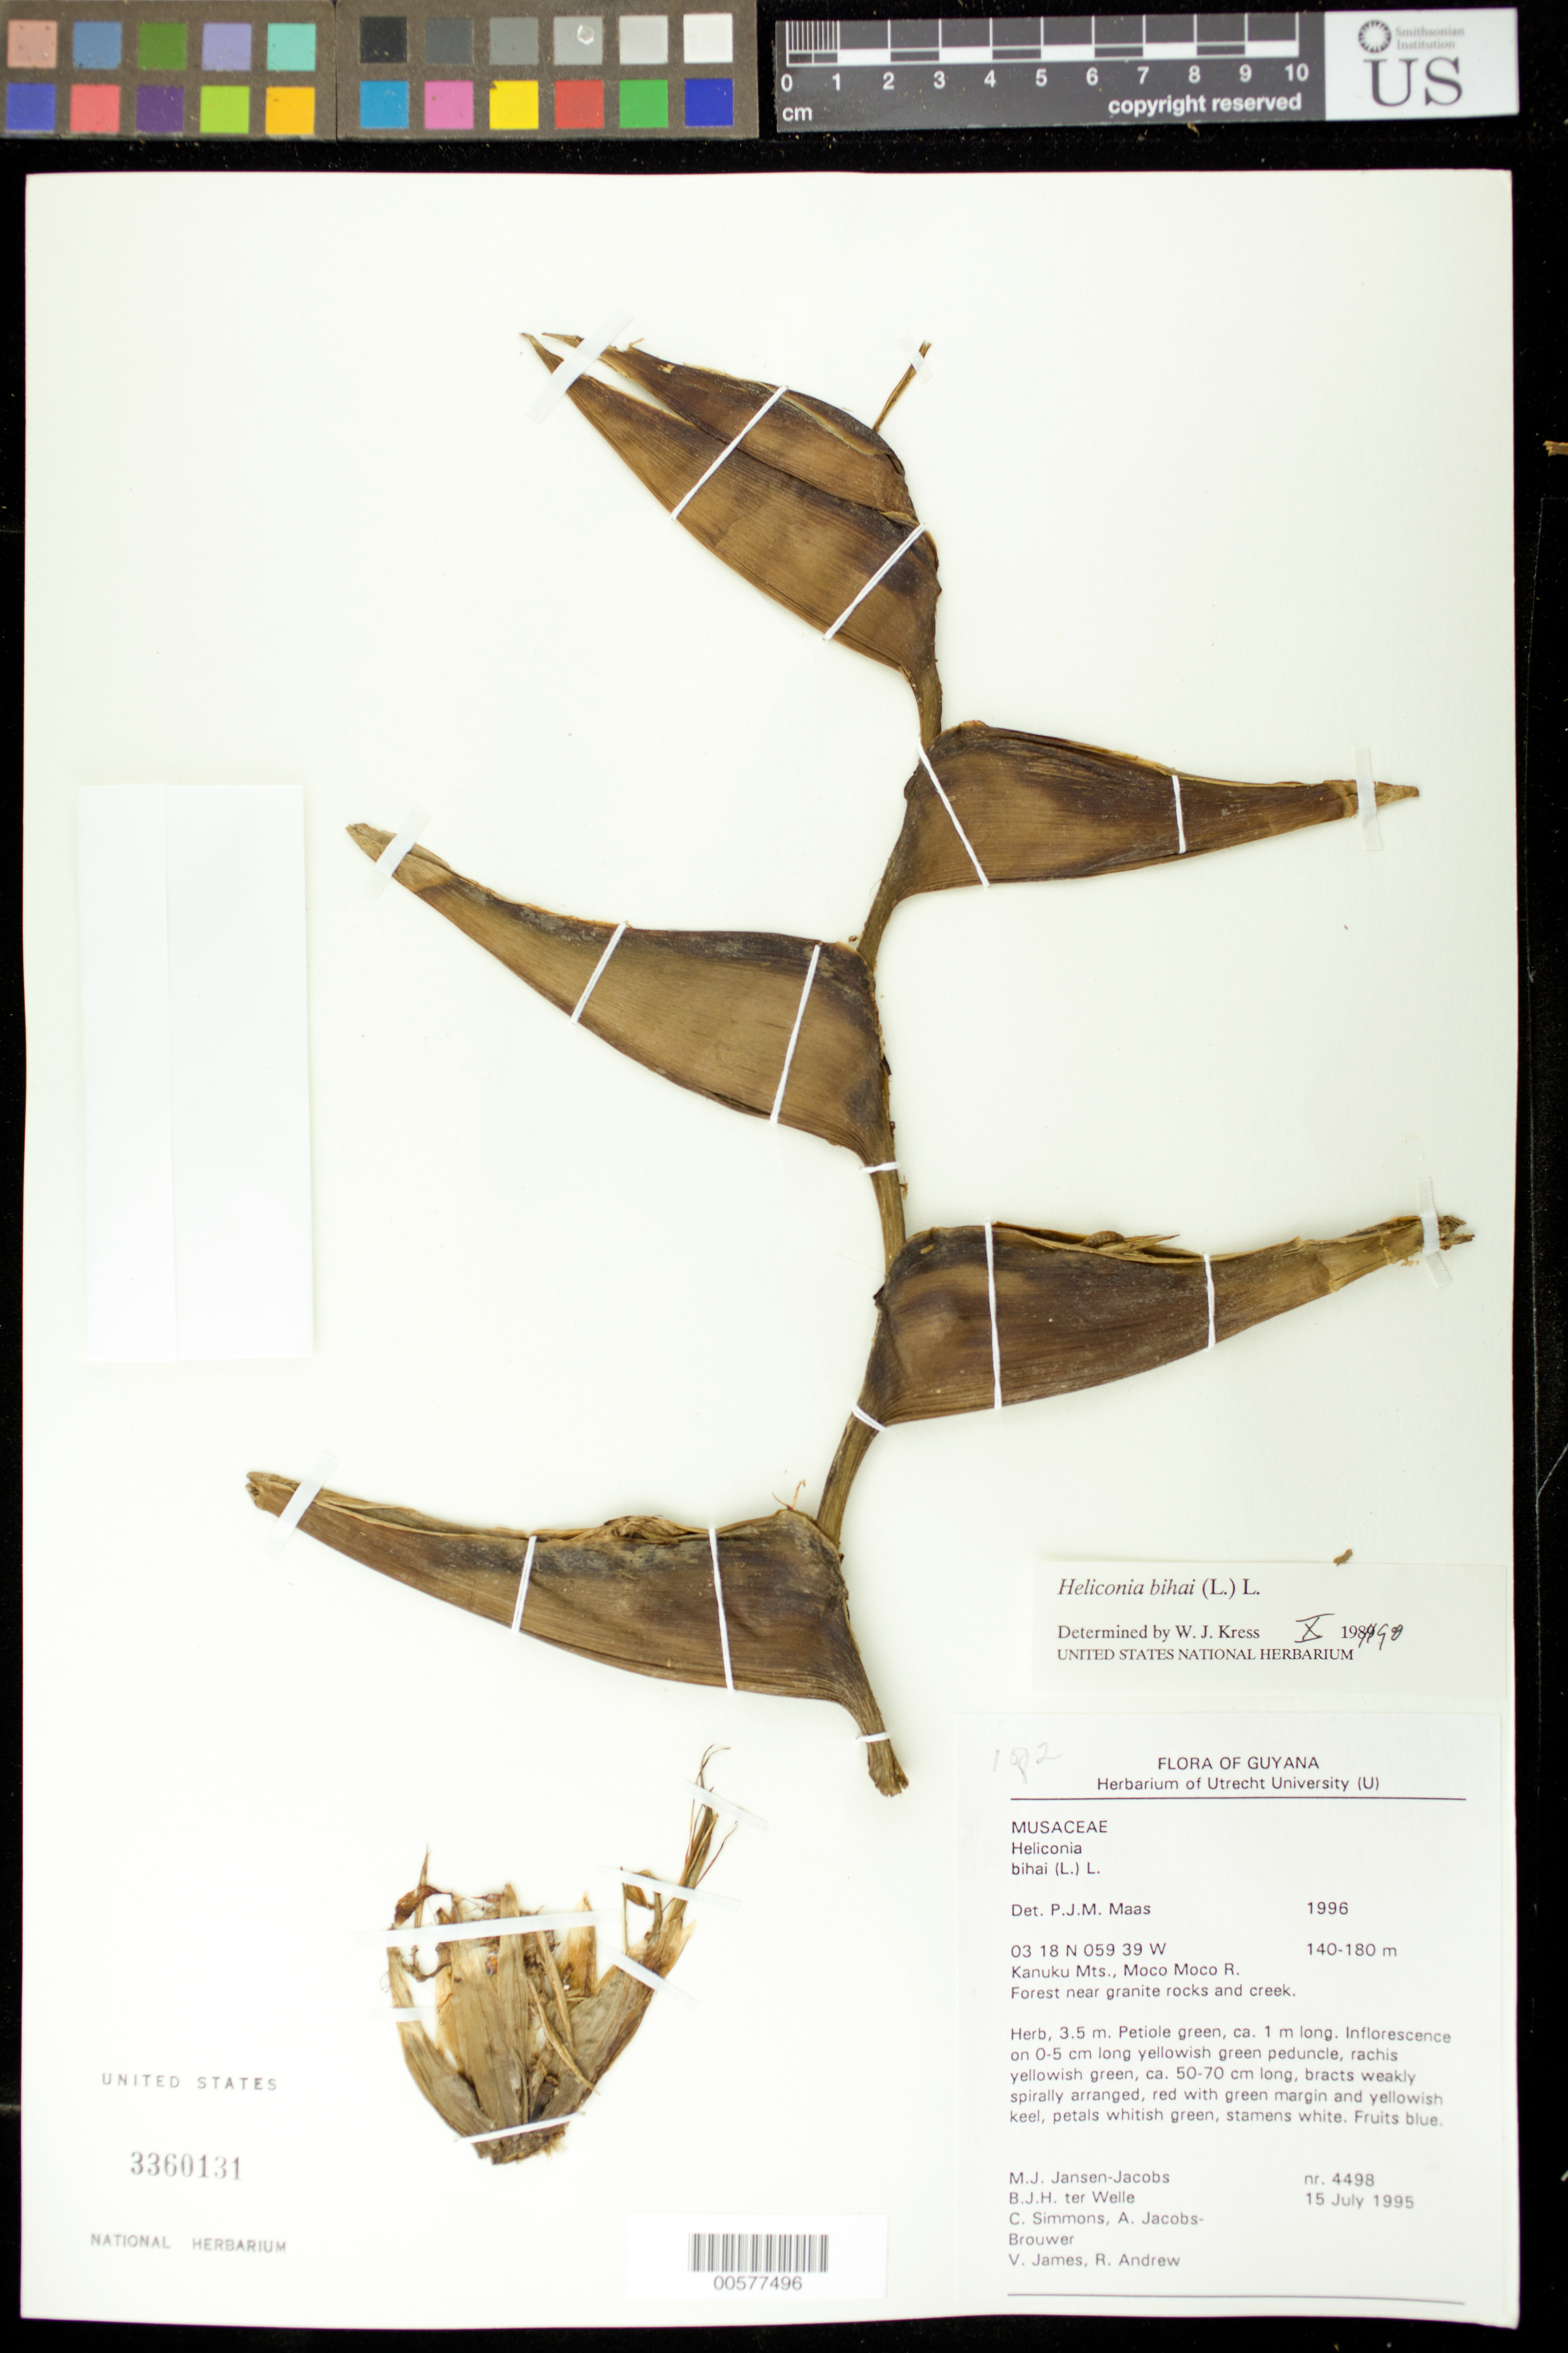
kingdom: Plantae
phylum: Tracheophyta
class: Liliopsida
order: Zingiberales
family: Heliconiaceae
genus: Heliconia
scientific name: Heliconia bihai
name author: (L.) L.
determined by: Kress, W. J., (US), Smithsonian Institution - National Museum of Natural History (UNITED STATES)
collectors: M. J. Jansen-Jacobs, B. Welle, C. Simmons, A. Jacobs-Brouwer, V. James & R. Andrew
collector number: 4498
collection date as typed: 15-Jul-95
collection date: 1995-07-15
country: Guyana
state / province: U. Takutu-U. Essequibo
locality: Moco Moco River, Kanuku Mts.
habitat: Forest near granite rocks and creek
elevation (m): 140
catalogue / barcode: US 3360131